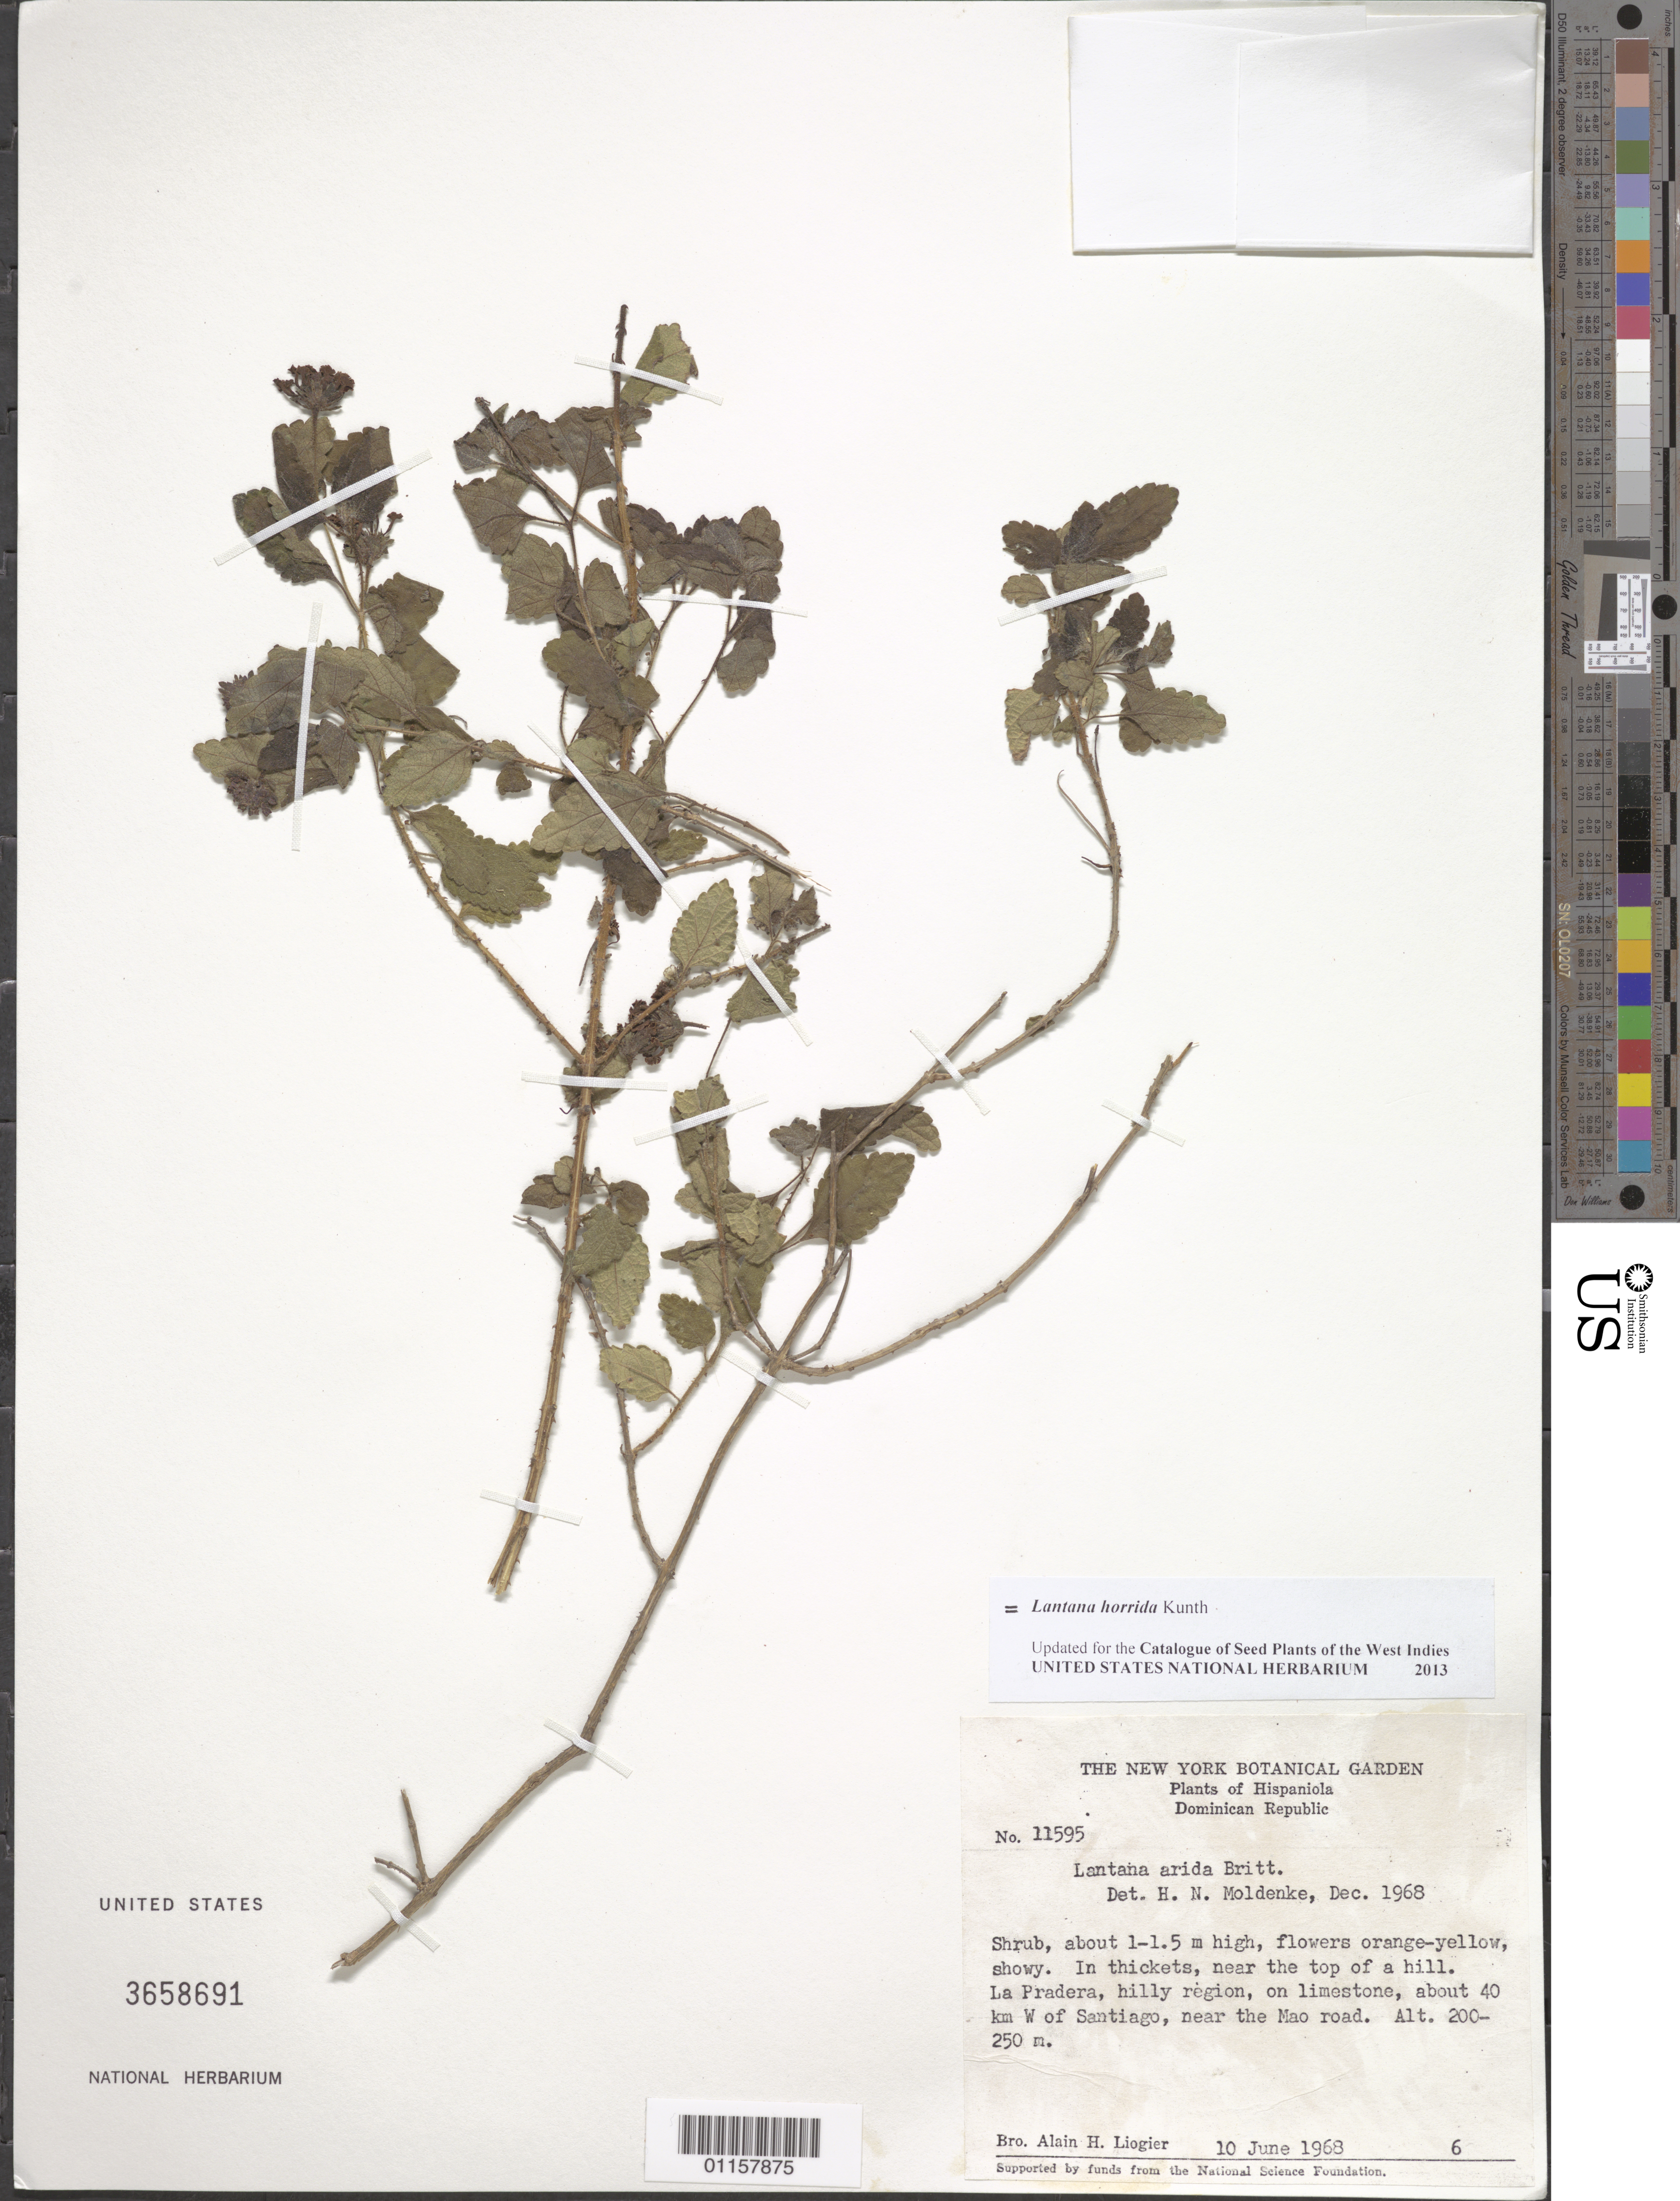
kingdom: Plantae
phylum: Tracheophyta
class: Magnoliopsida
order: Lamiales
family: Verbenaceae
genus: Lantana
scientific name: Lantana horrida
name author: Kunth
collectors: A. H. Liogier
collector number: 11595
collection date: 1968-06-10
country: Dominican Republic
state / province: Santiago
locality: La Pradera, about 40 miles W of Santiago, near the Mao Road.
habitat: In thickets near top of a hill.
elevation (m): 200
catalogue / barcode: US 3658691